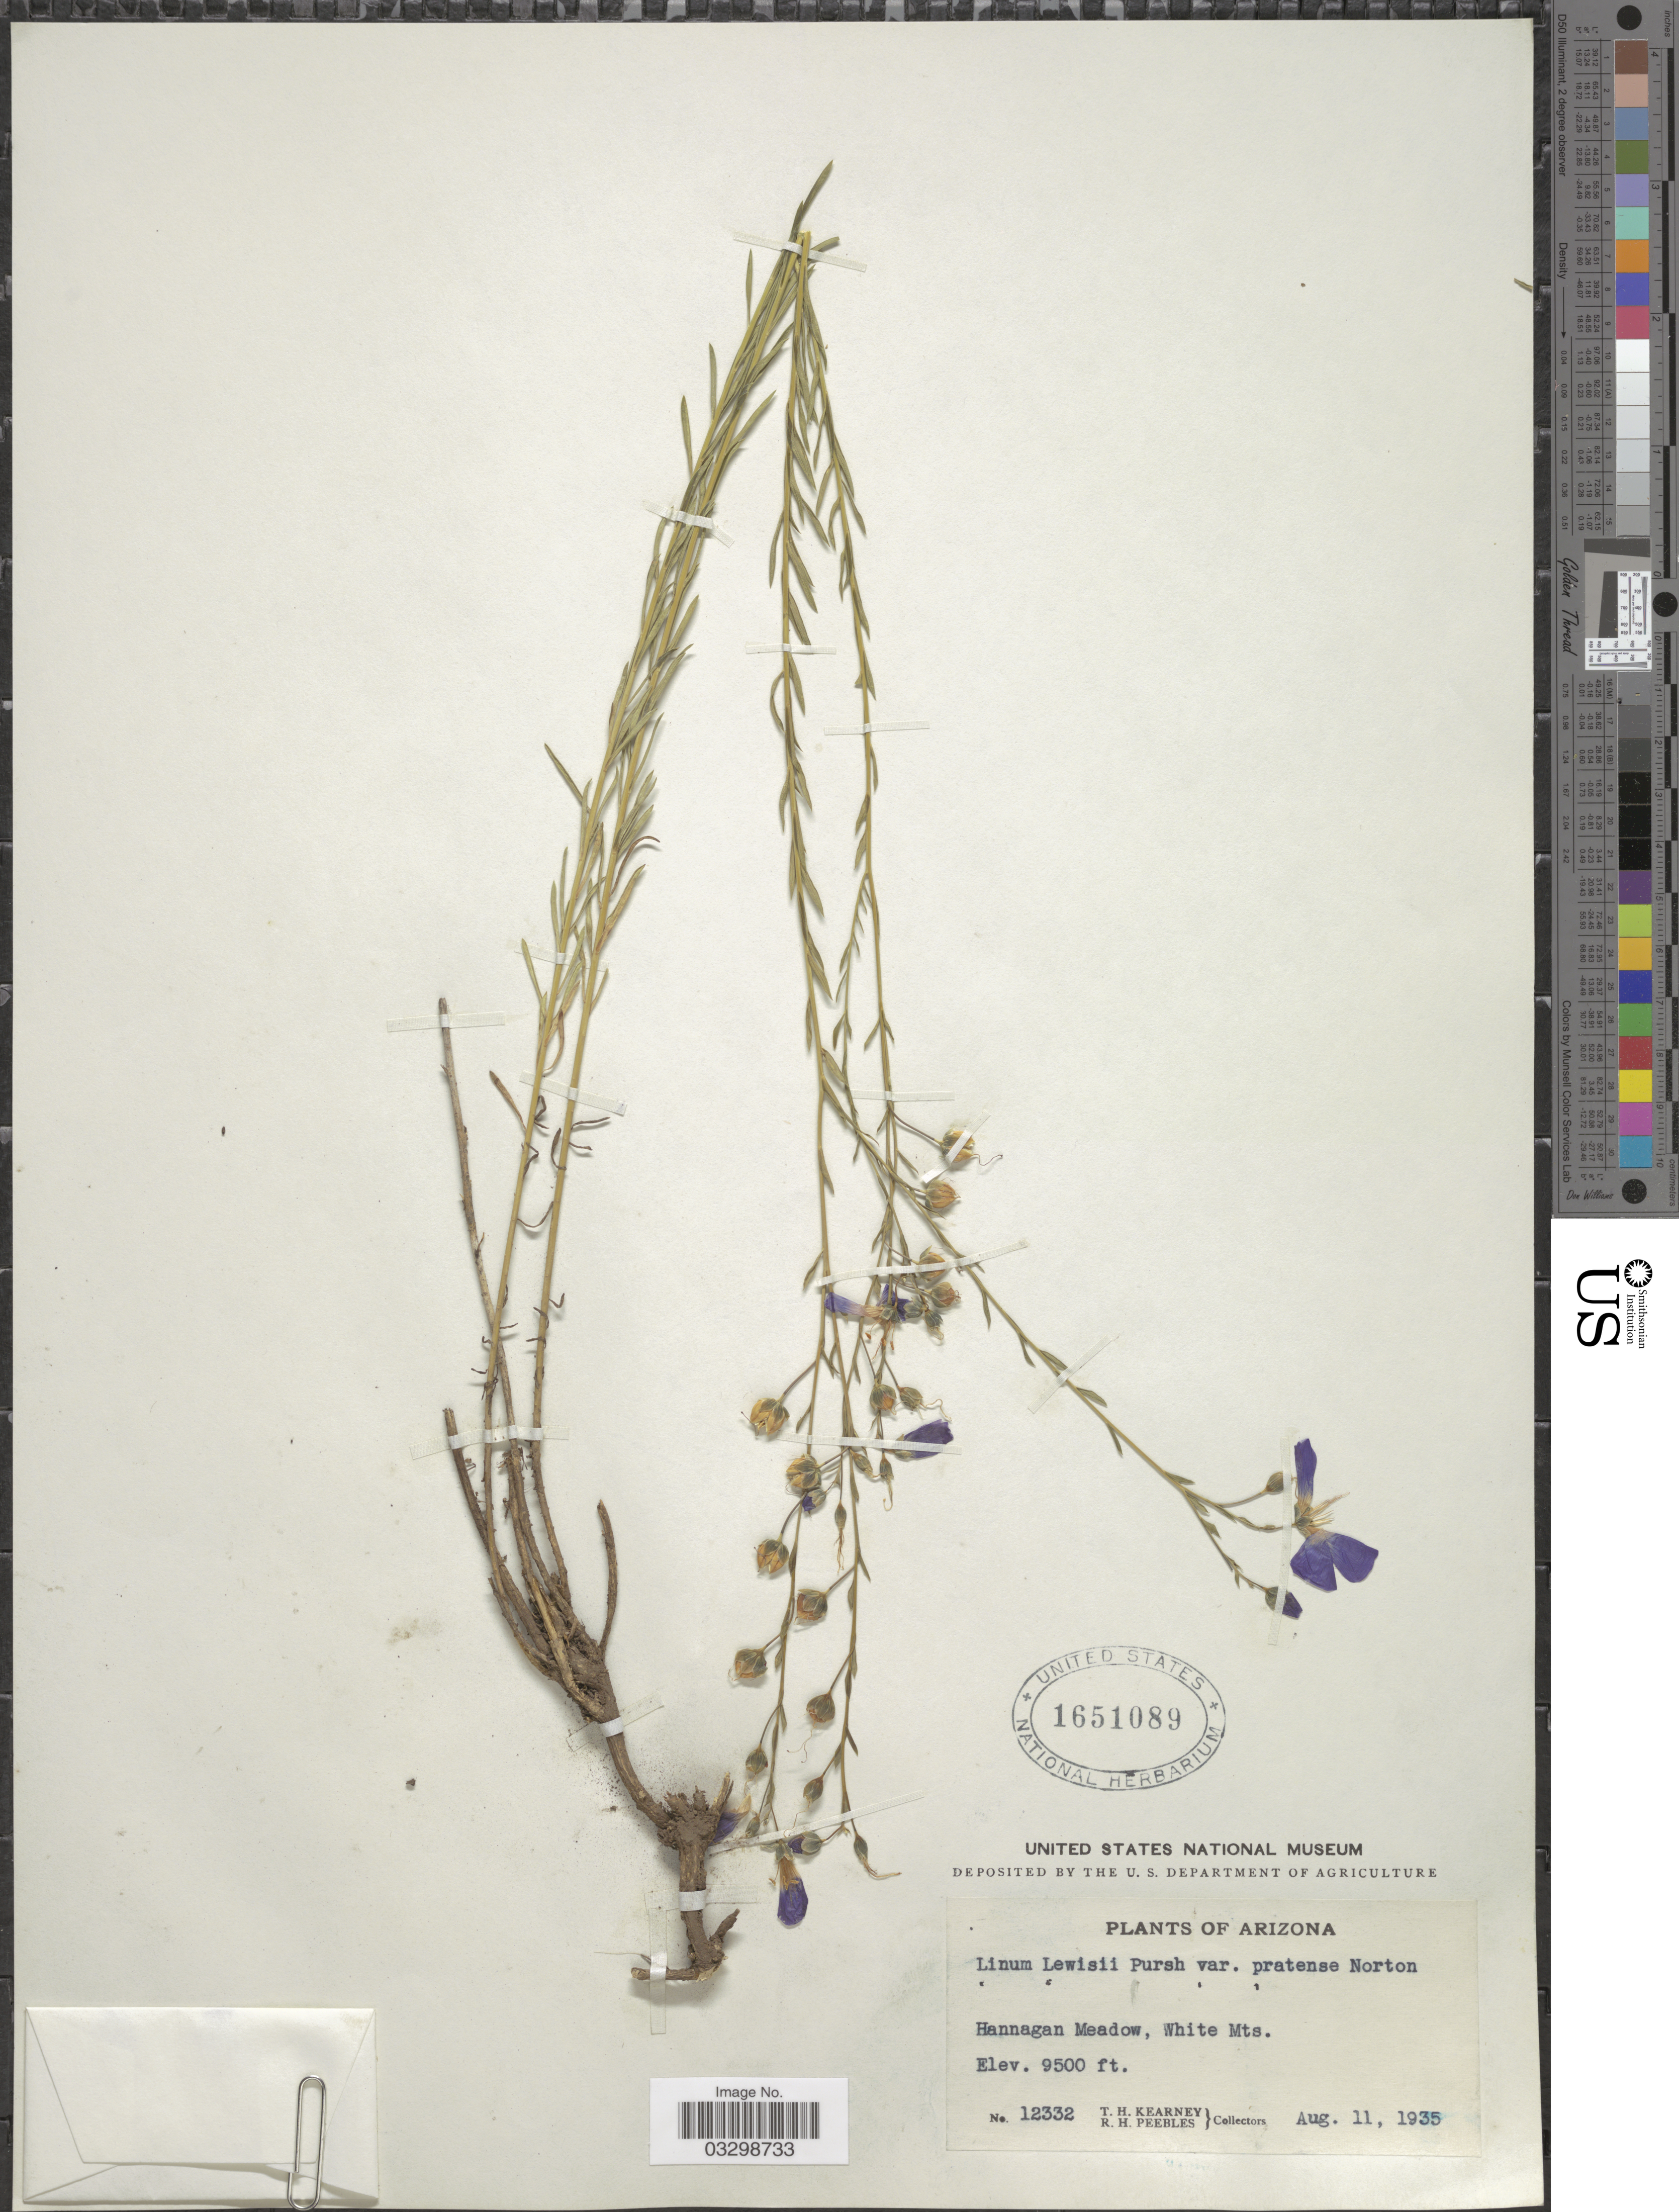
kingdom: Plantae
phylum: Tracheophyta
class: Magnoliopsida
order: Malpighiales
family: Linaceae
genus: Linum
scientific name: Linum lewisii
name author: Pursh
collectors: T. H. Kearney & R. H. Peebles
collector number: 12332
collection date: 1935-08-11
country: United States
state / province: Arizona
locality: Hannagan Meadow, White Mts.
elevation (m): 2896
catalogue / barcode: US 1651089